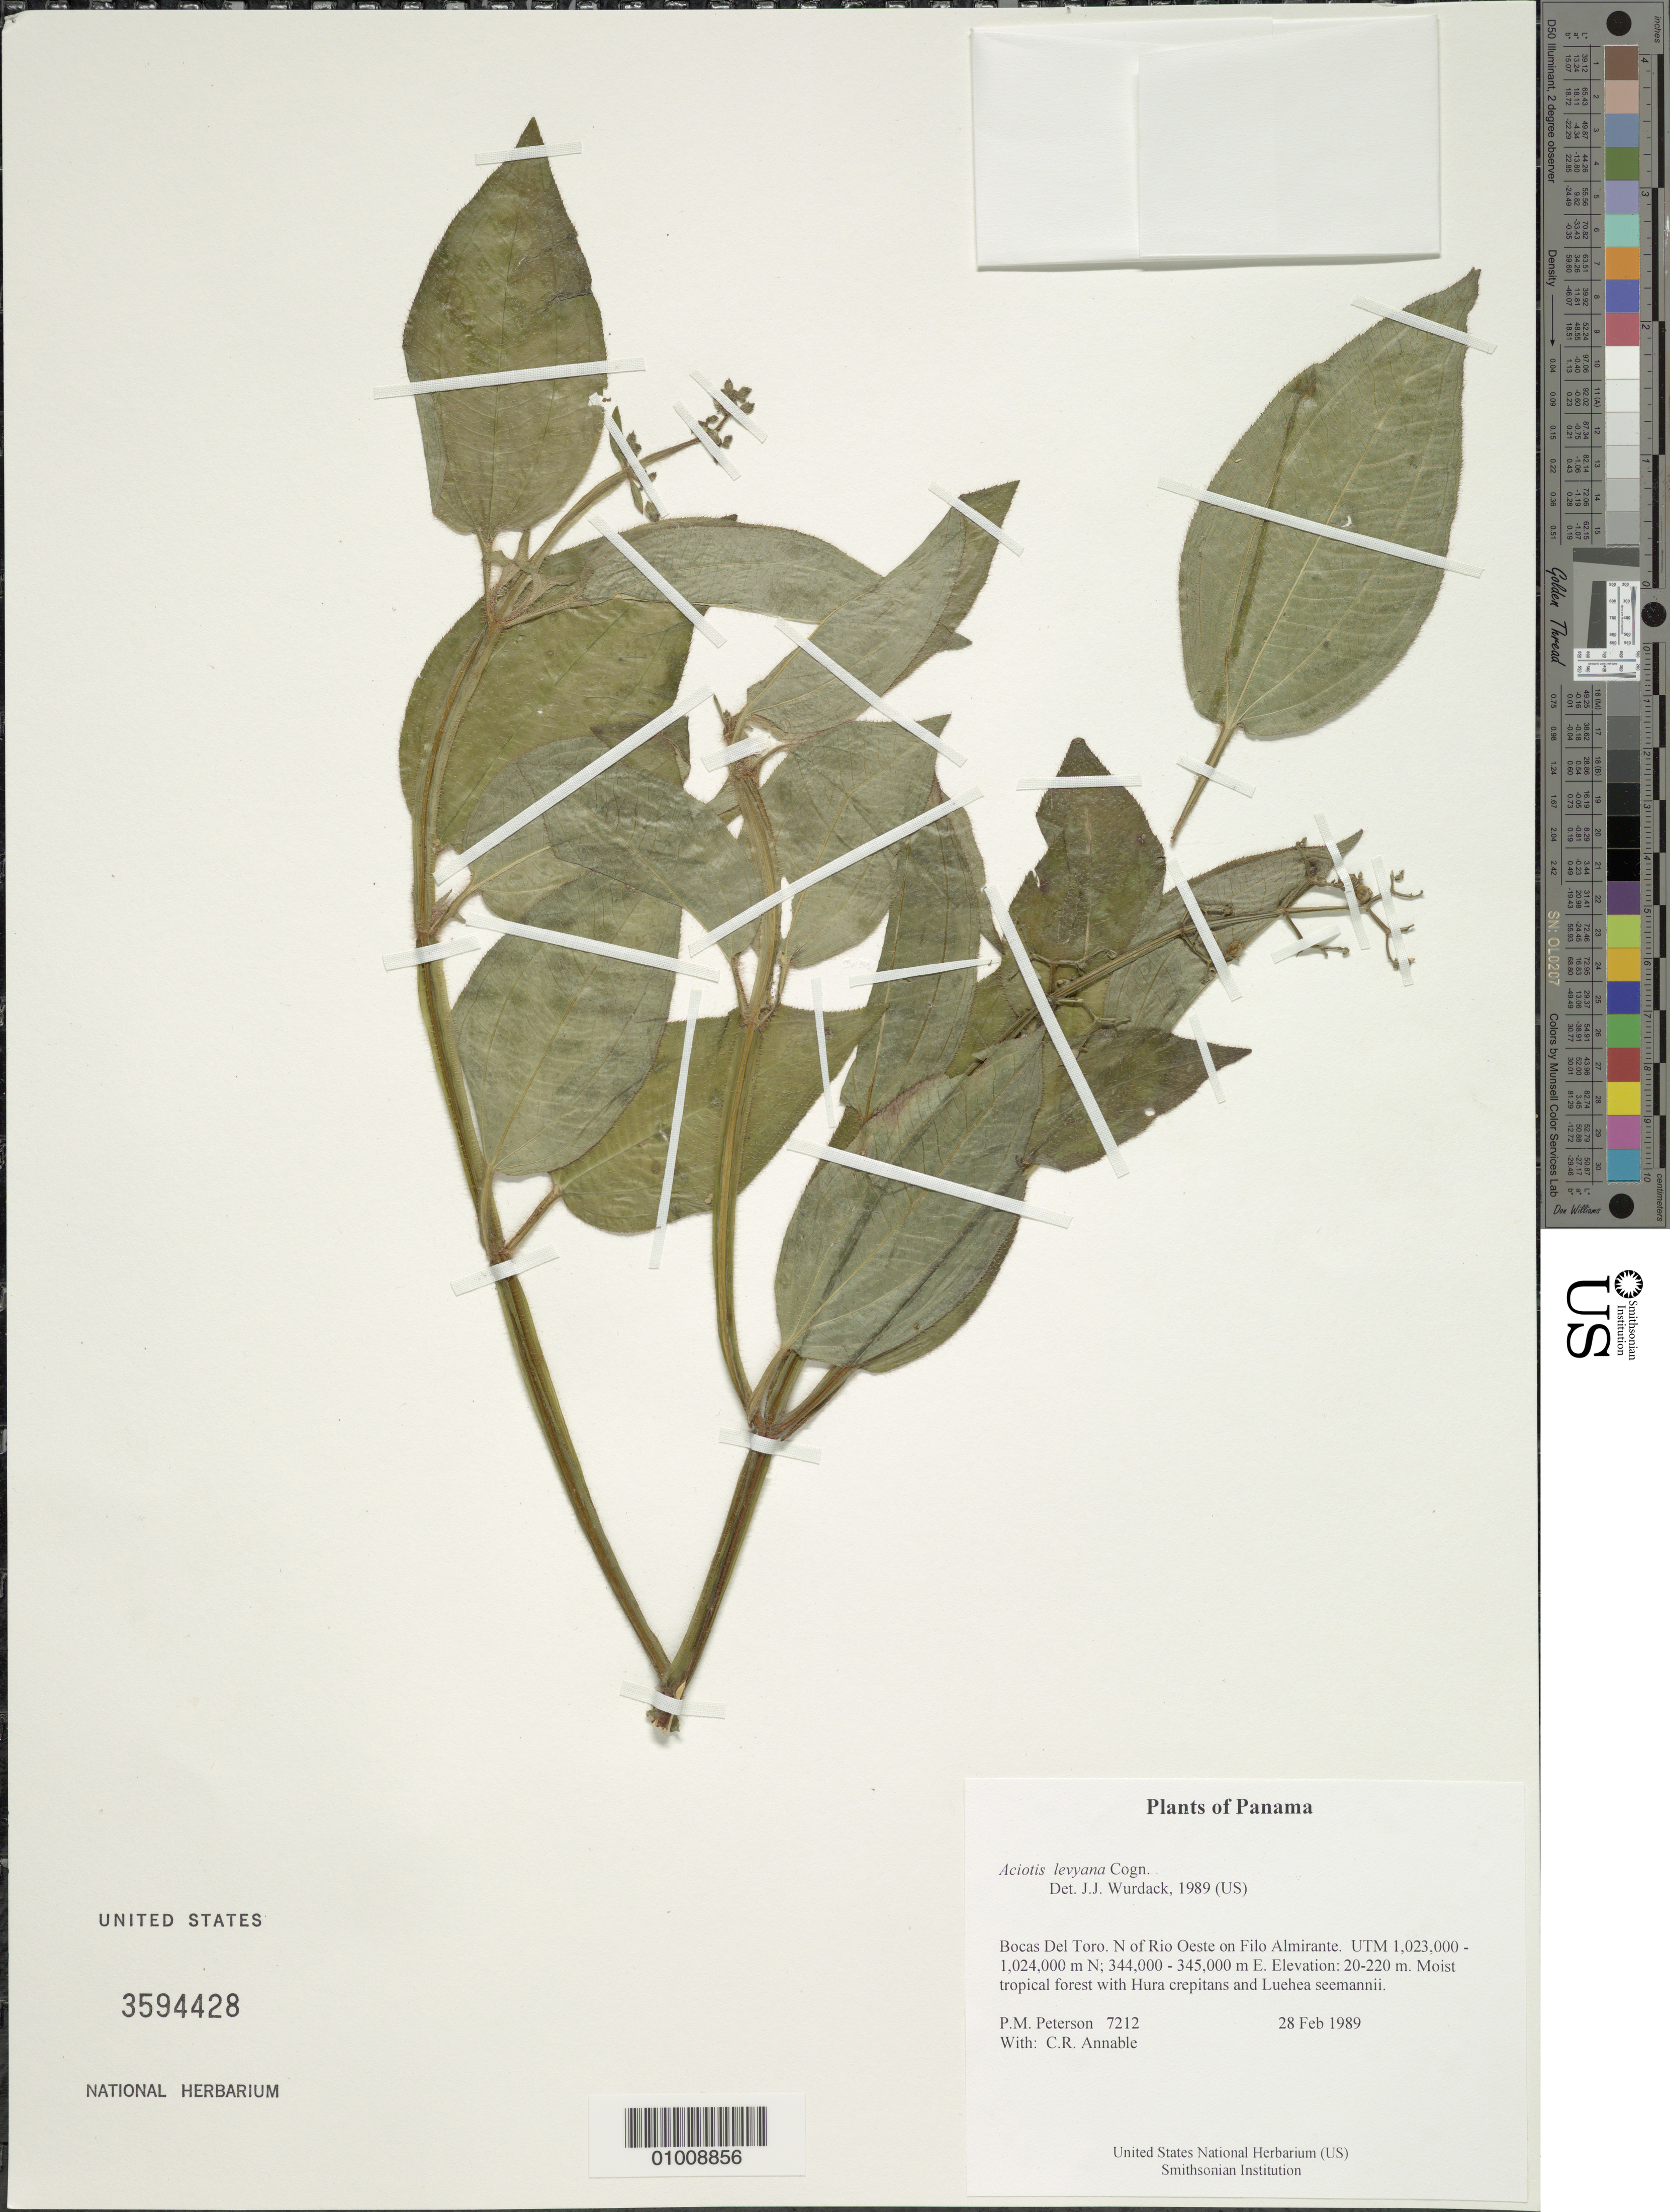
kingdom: Plantae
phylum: Tracheophyta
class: Magnoliopsida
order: Myrtales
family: Melastomataceae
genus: Aciotis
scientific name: Aciotis rubricaulis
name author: (Mart. ex DC.) Triana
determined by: Nunes da Silva, Diego, (RB), Jardim Botanico do Rio de Janeiro - Herbario (BRAZIL)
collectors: P. M. Peterson & C. R. Annable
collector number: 07212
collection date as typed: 28 Feb 1989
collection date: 1989-02-28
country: Panama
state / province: Bocas del Toro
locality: N of Rio Oeste on Filo Almirante. UTM 1,023,000 - 1,024,000 m N; 344,000 - 345,000 m E.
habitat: Moist tropical forest with Hura crepitans and Luehea seemannii.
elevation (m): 20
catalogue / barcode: US 3594428